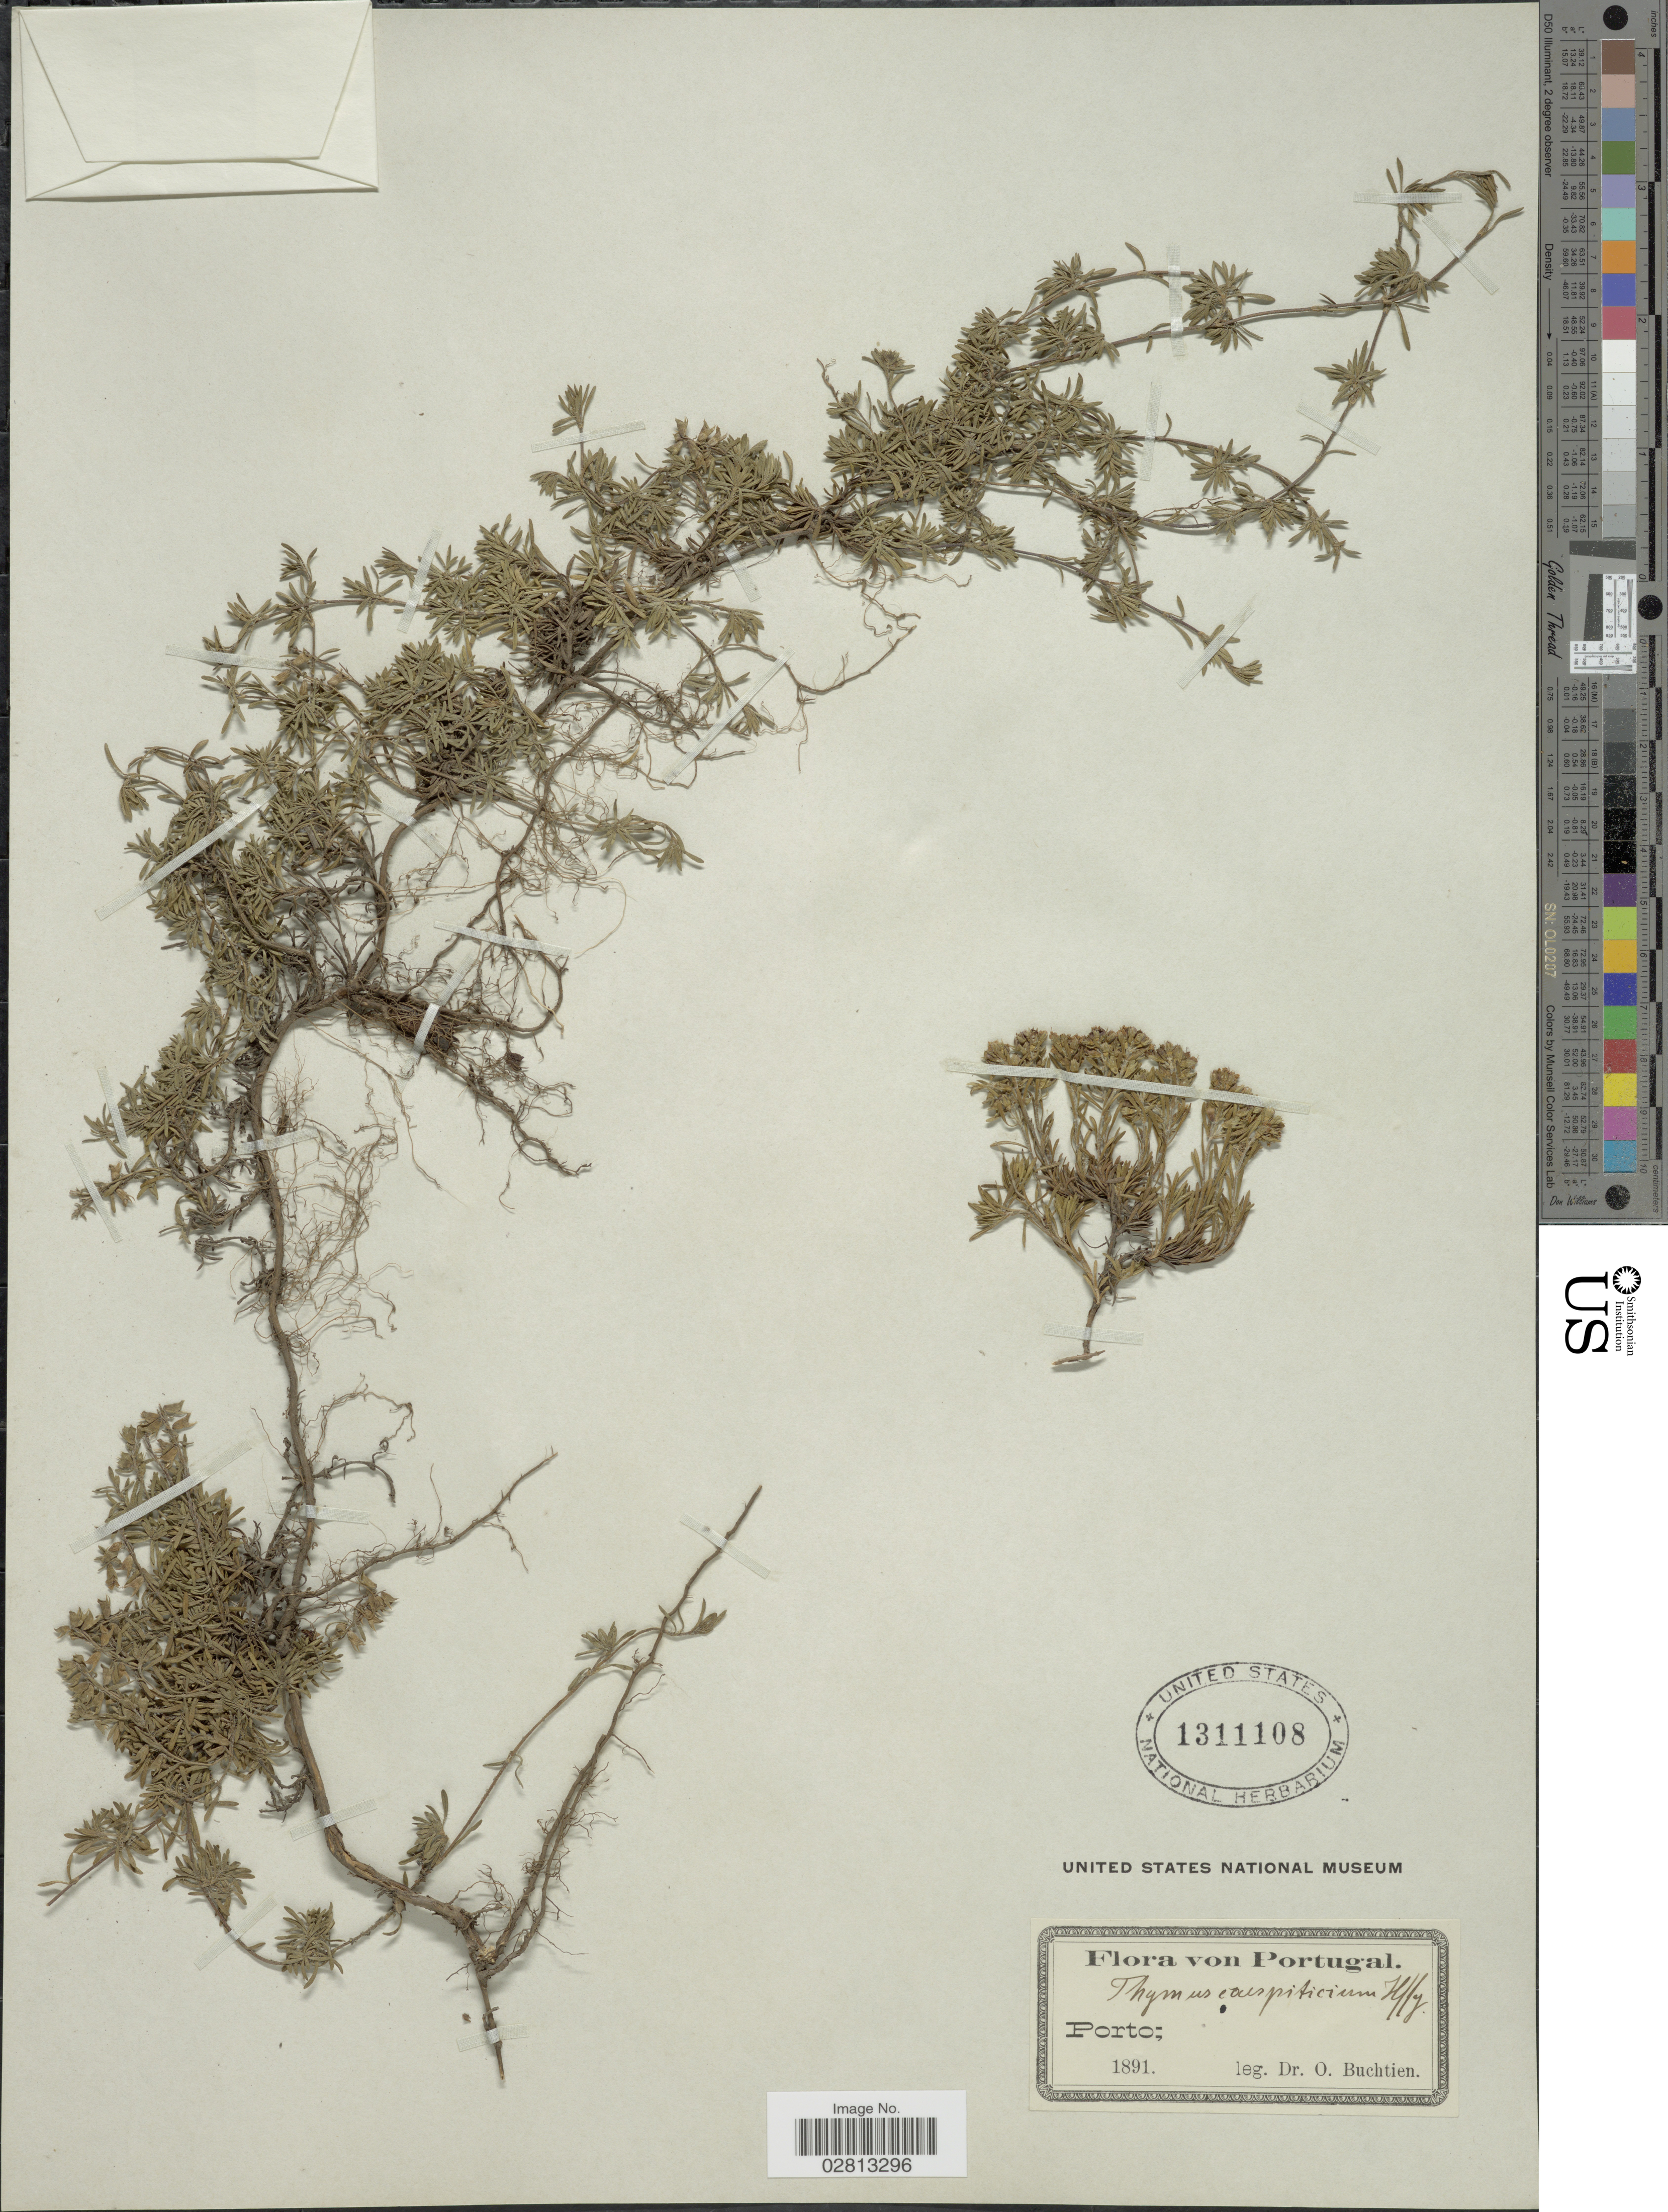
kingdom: Plantae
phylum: Tracheophyta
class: Magnoliopsida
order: Lamiales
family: Lamiaceae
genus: Thymus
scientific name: Thymus caespititius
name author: Brot.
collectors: O. Buchtien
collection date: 1891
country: Portugal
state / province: Porto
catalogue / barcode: US 1311108